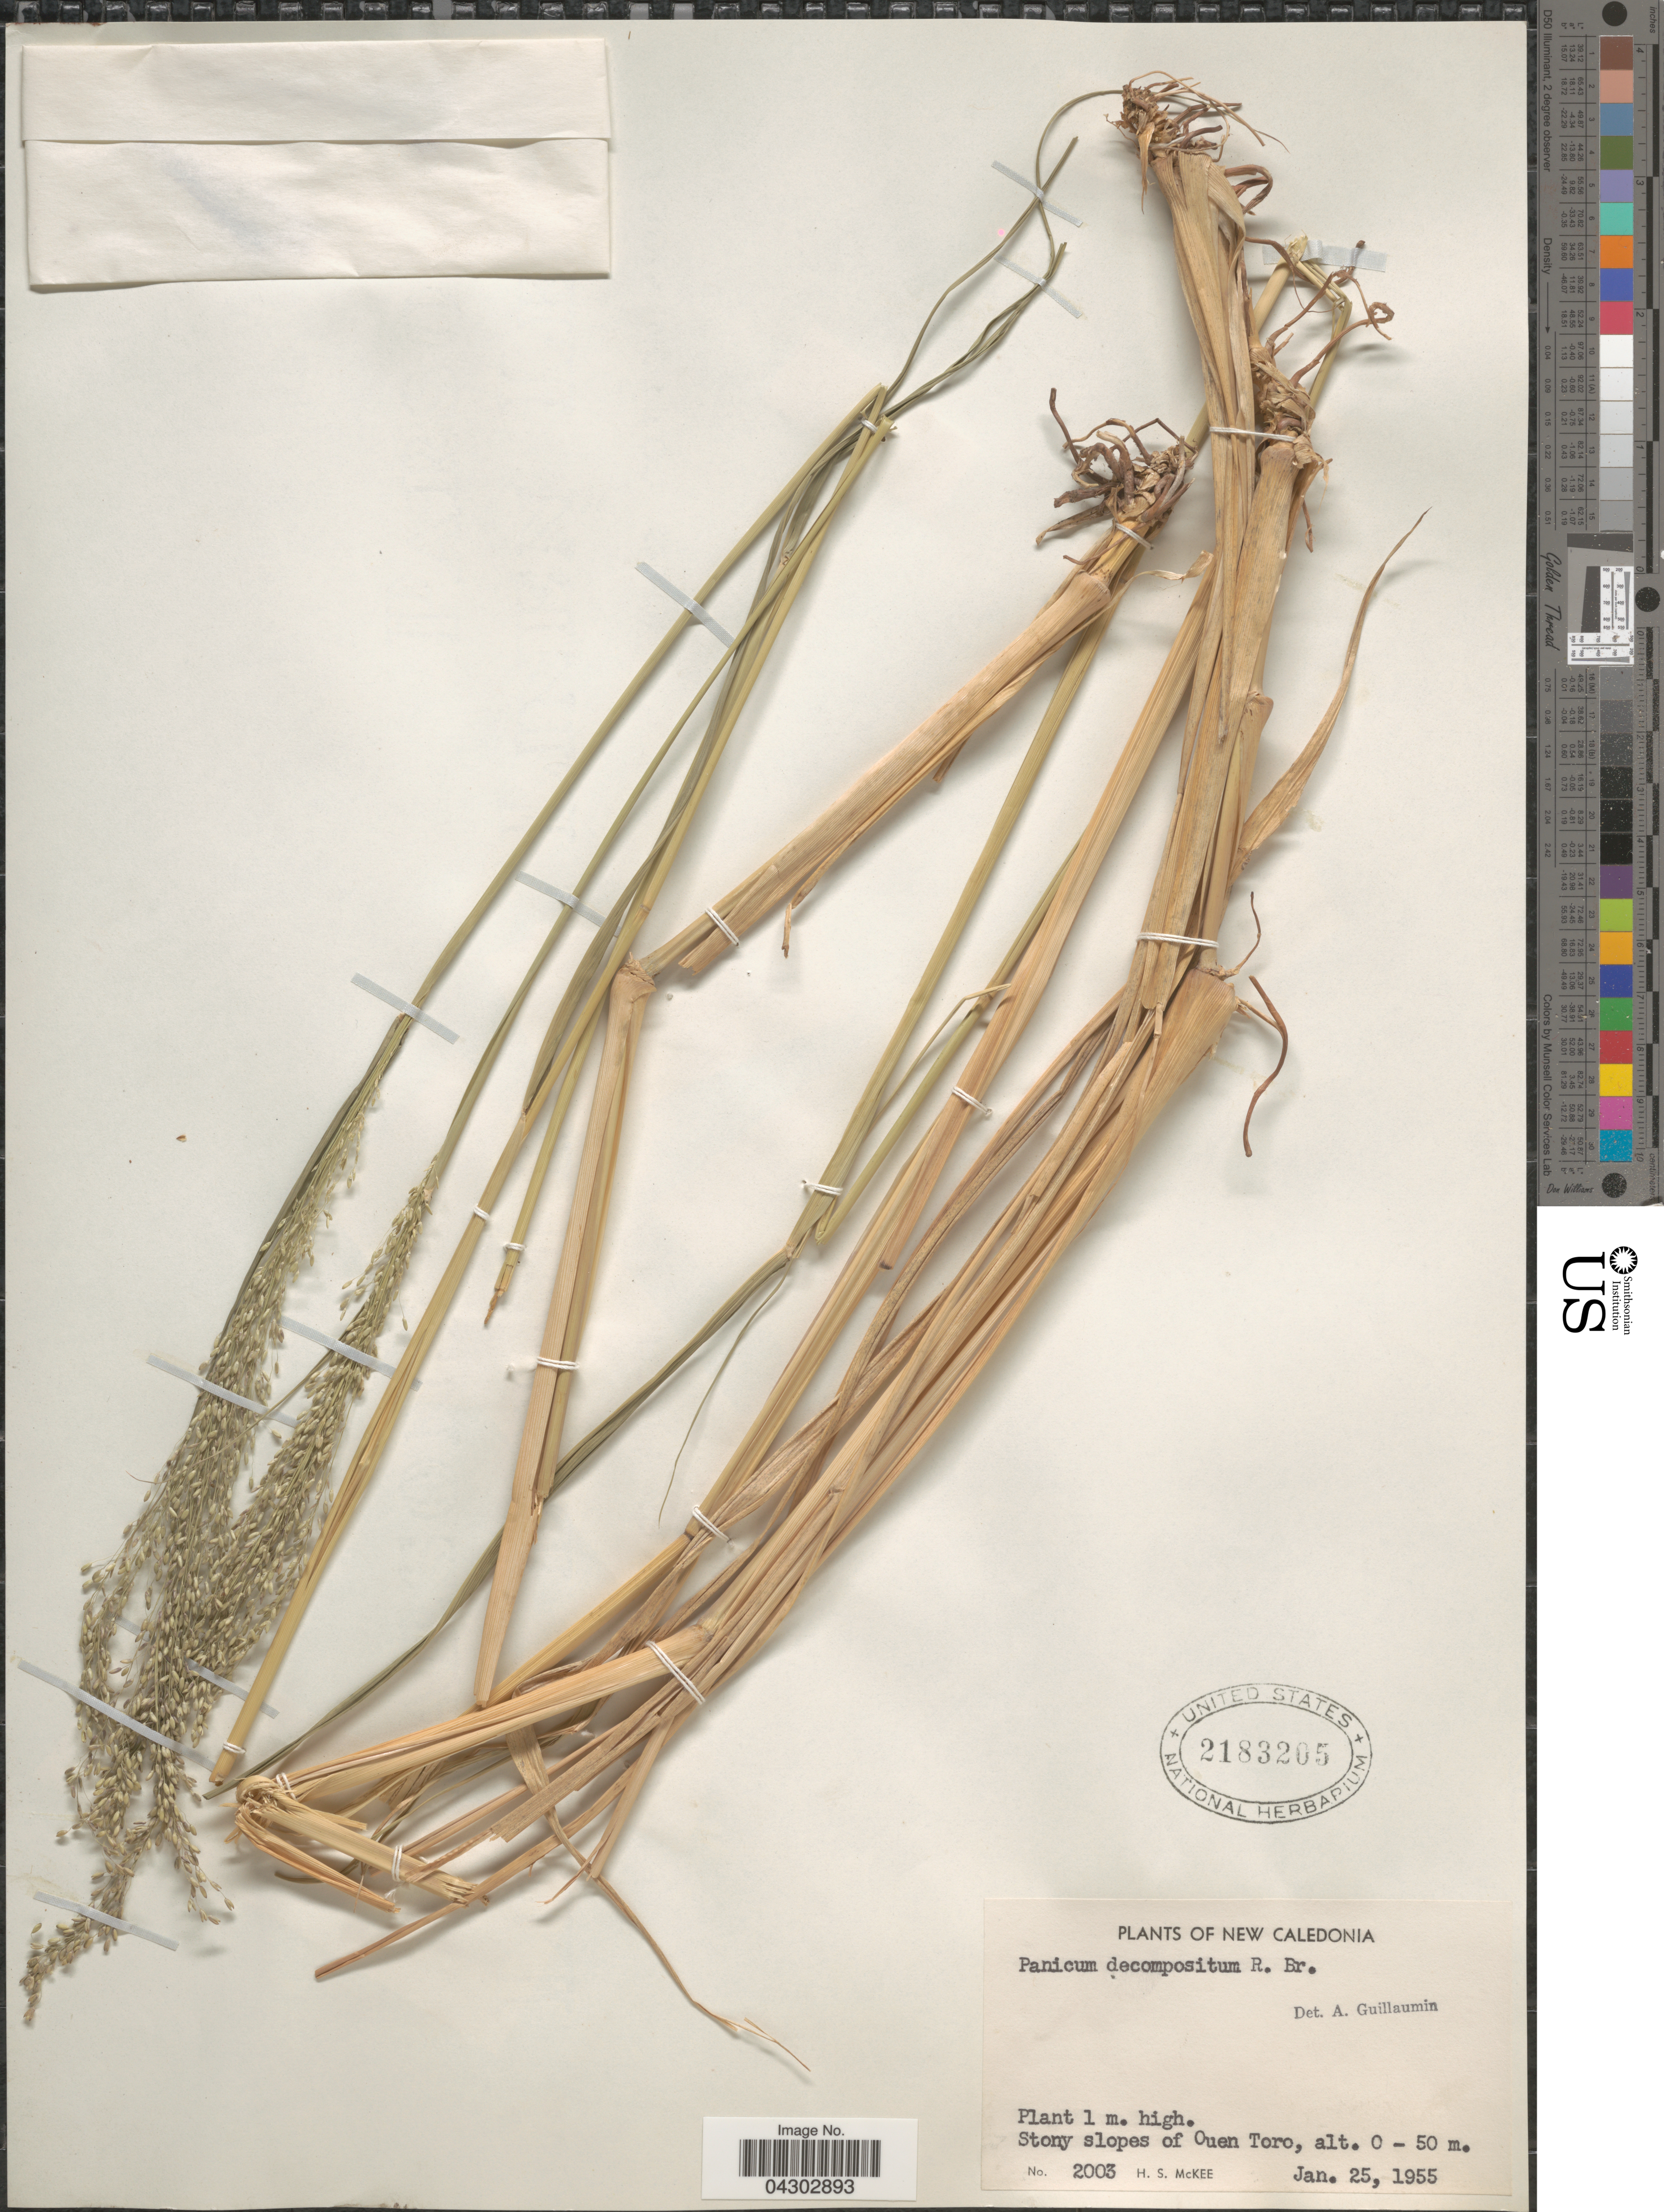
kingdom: Plantae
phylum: Tracheophyta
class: Liliopsida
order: Poales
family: Poaceae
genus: Panicum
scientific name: Panicum decompositum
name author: R. Br.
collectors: H. S. McKee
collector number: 2003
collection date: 1955-01-25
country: New Caledonia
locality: Stony slopes of Ouen Toro.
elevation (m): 0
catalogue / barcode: US 2183205